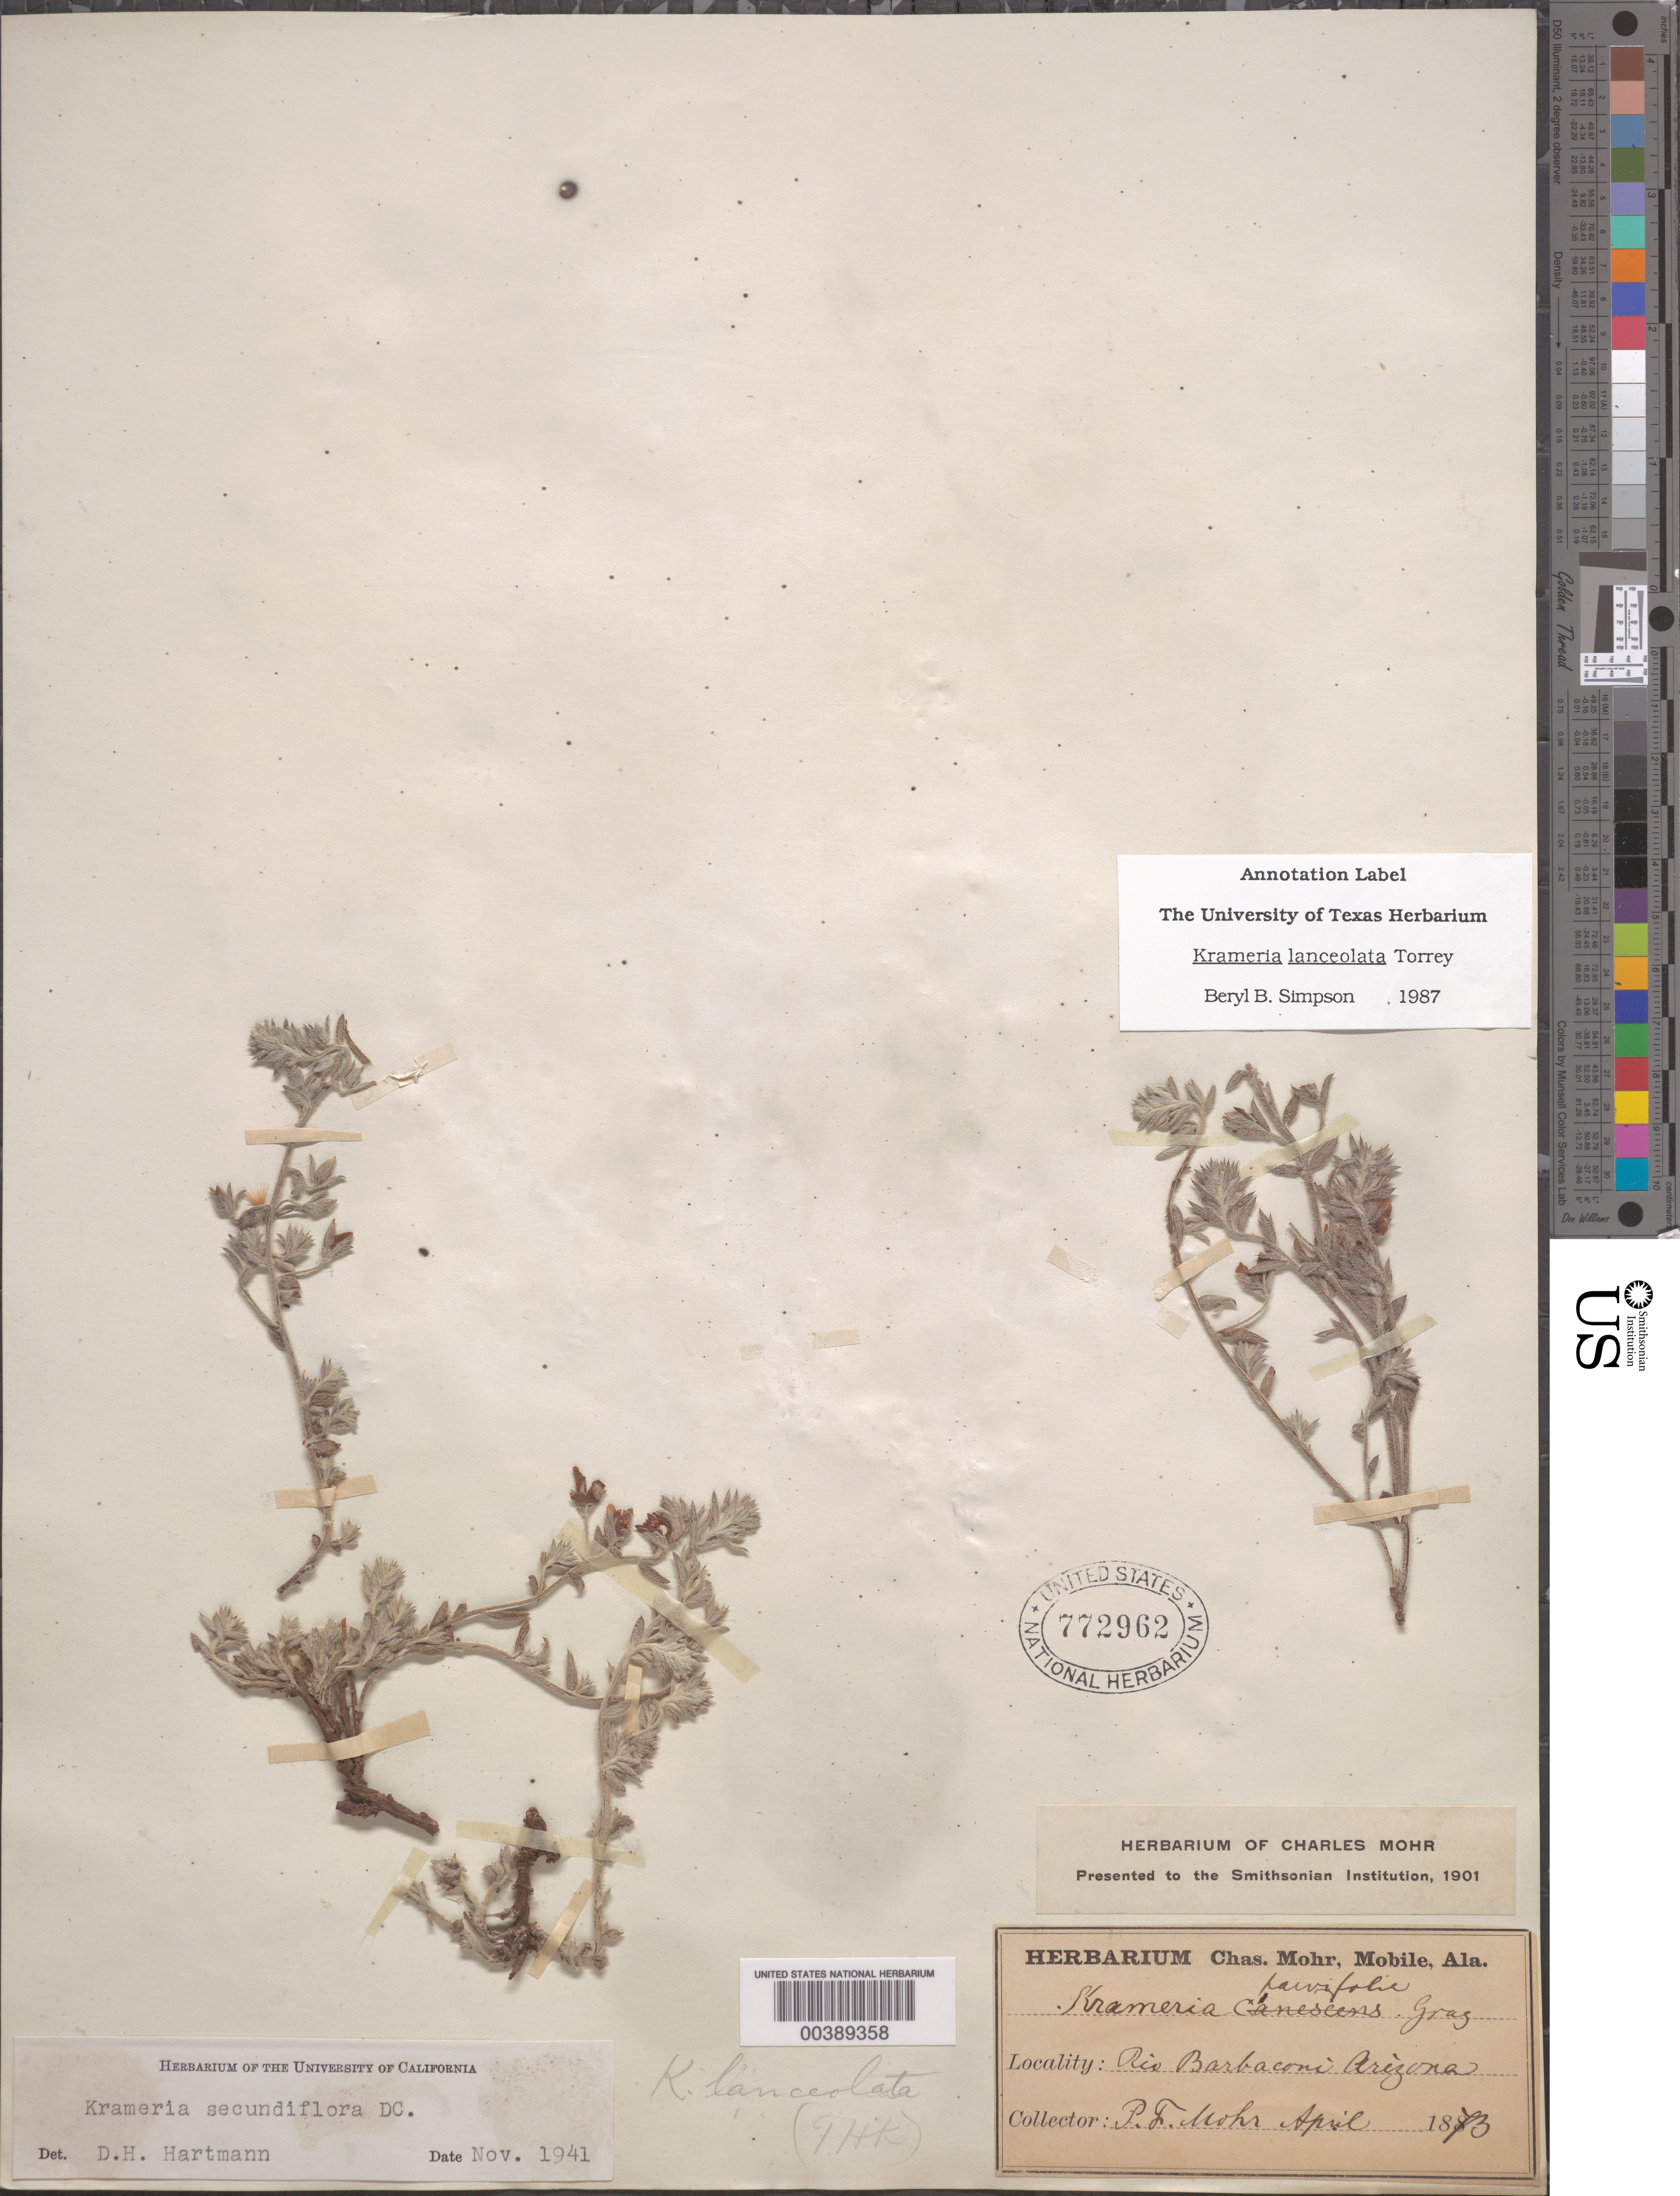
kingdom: Plantae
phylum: Tracheophyta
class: Magnoliopsida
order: Zygophyllales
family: Krameriaceae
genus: Krameria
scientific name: Krameria lanceolata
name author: Torr.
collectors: P. F. Mohr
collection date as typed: Apr 1873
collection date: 1873-04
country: United States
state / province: Arizona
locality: Rio barbaconi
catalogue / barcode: US 772962